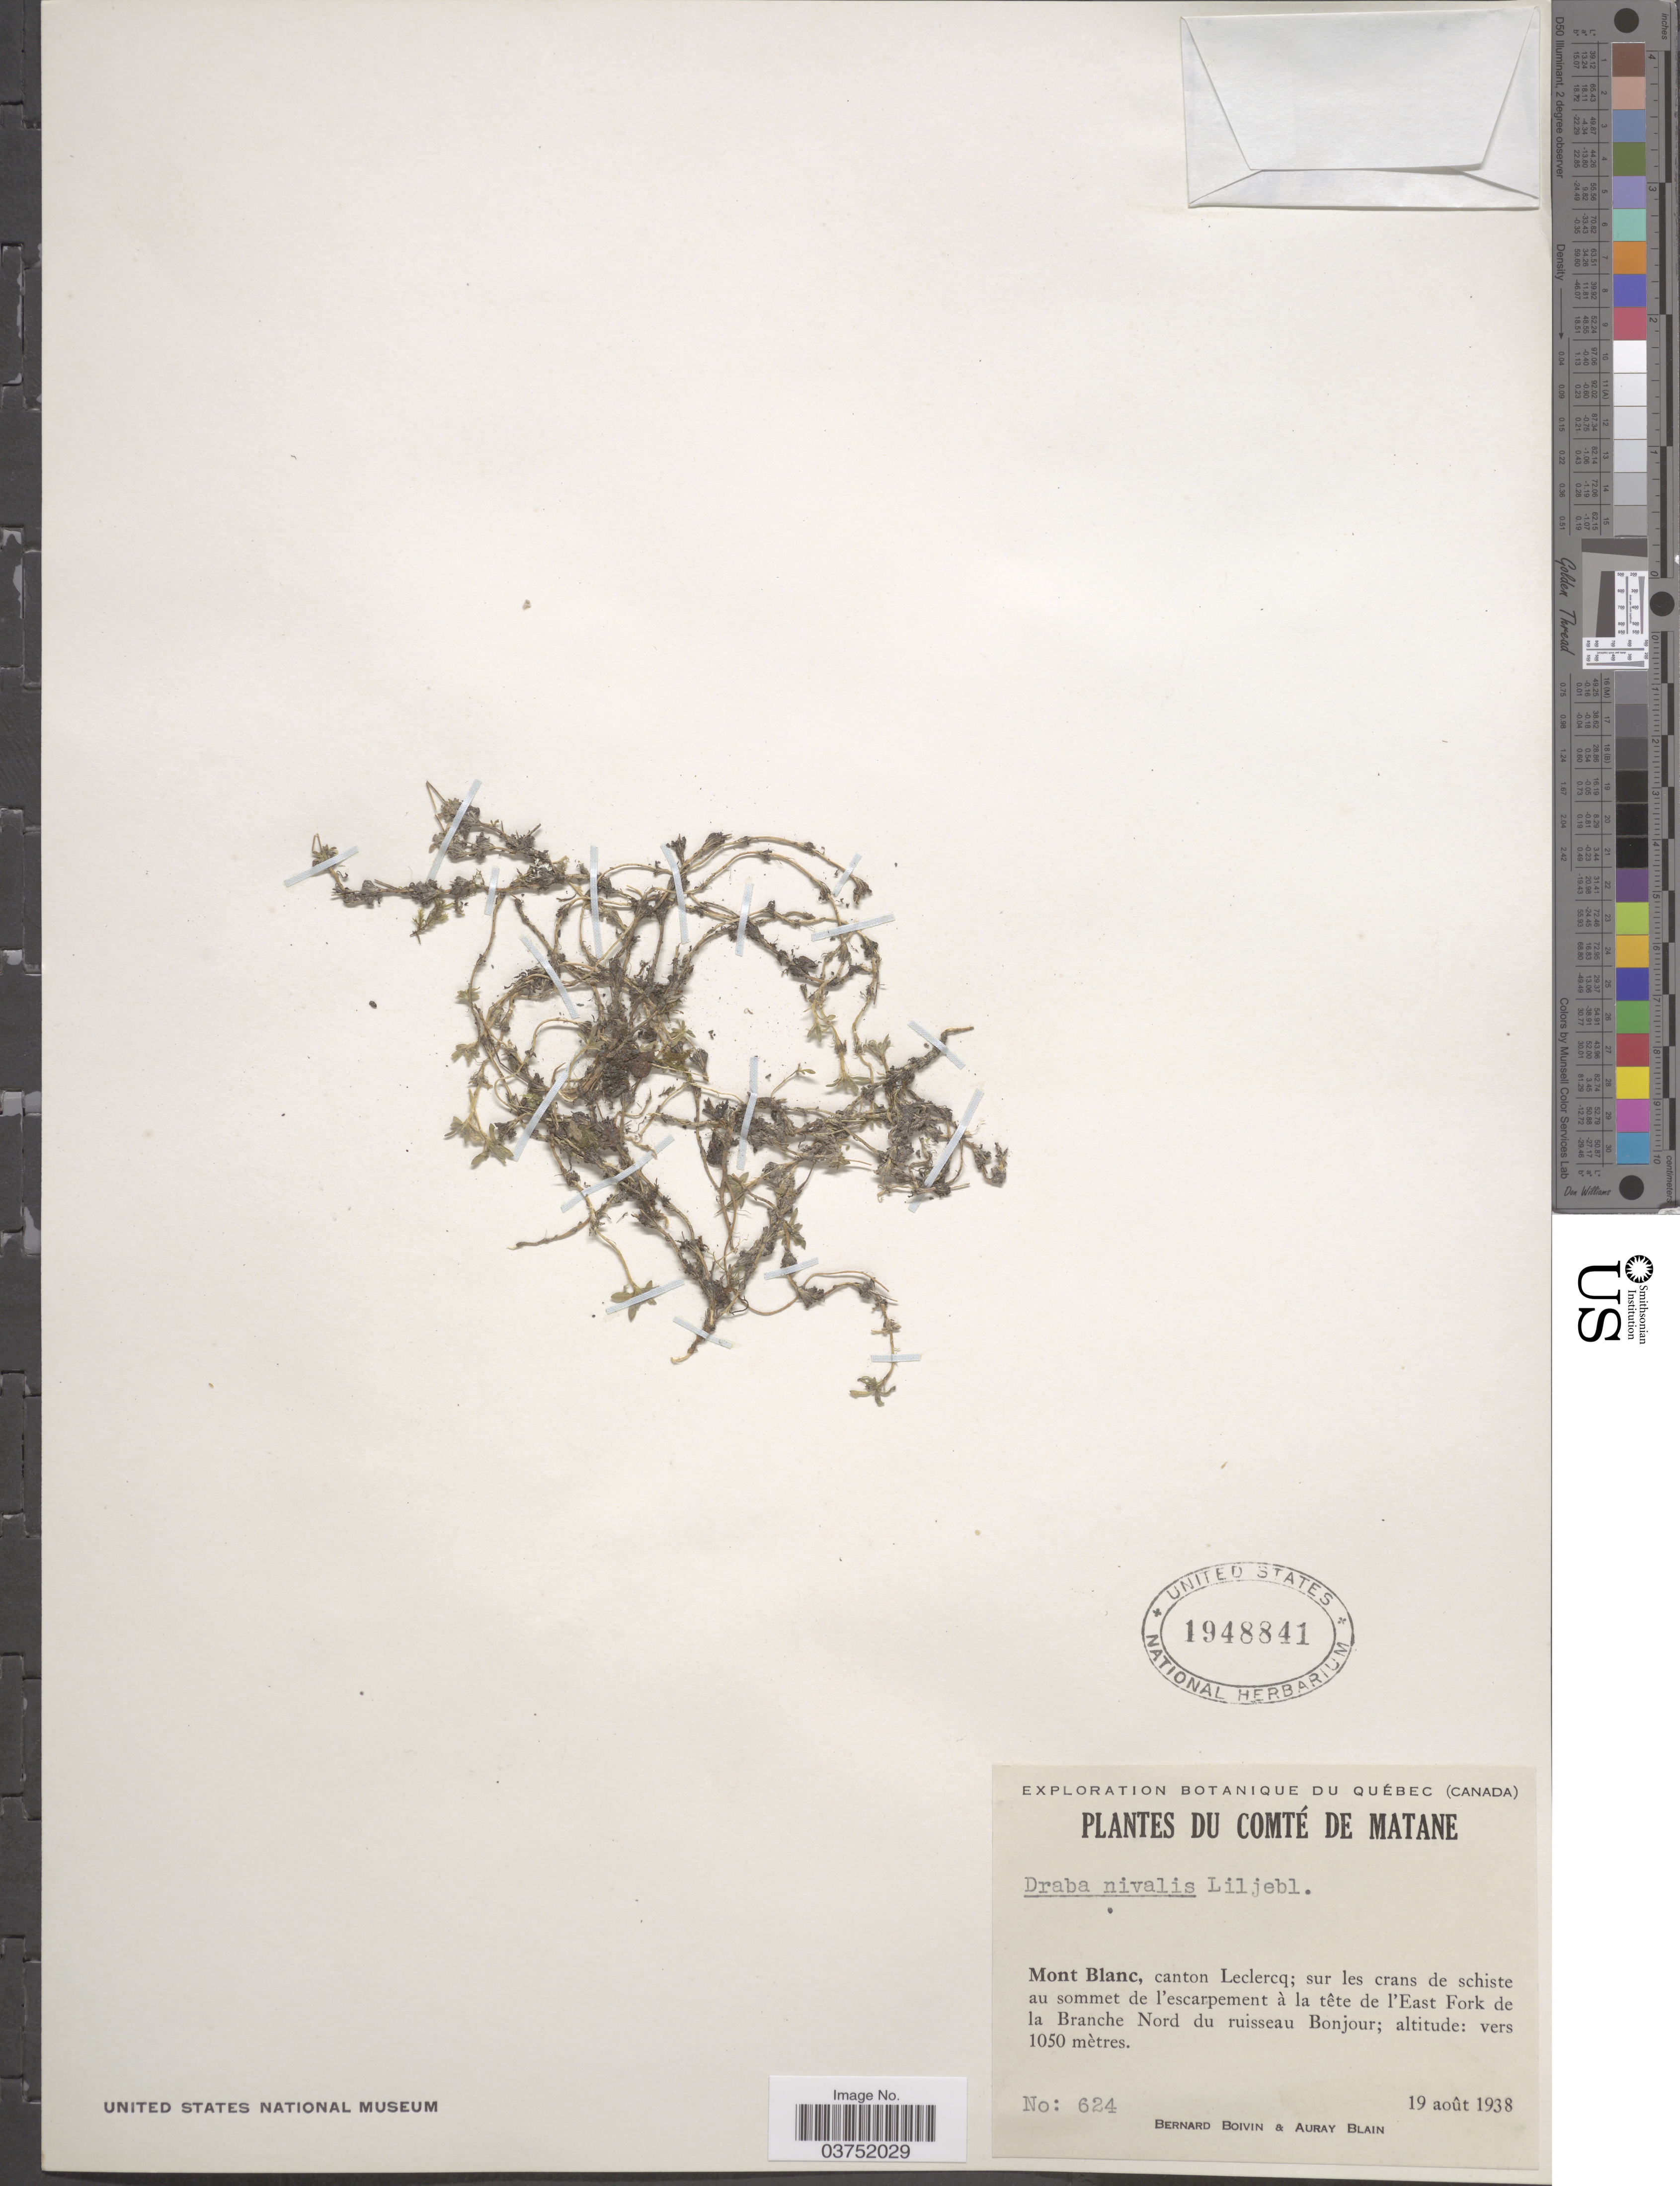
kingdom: Plantae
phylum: Tracheophyta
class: Magnoliopsida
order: Brassicales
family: Brassicaceae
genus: Draba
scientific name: Draba nivalis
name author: Lilj.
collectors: J. R. B. Boivin & A. Blain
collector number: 624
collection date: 1938-08-19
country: Canada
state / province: Quebec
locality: Comté De Matane. Mont Blanc, Leclercq; sur les crans de schiste au sommet de l'escarpement à la tête de l'East Fork de la Branche Nord du ruisseau Bonjour;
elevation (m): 1050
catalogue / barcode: US 1948841